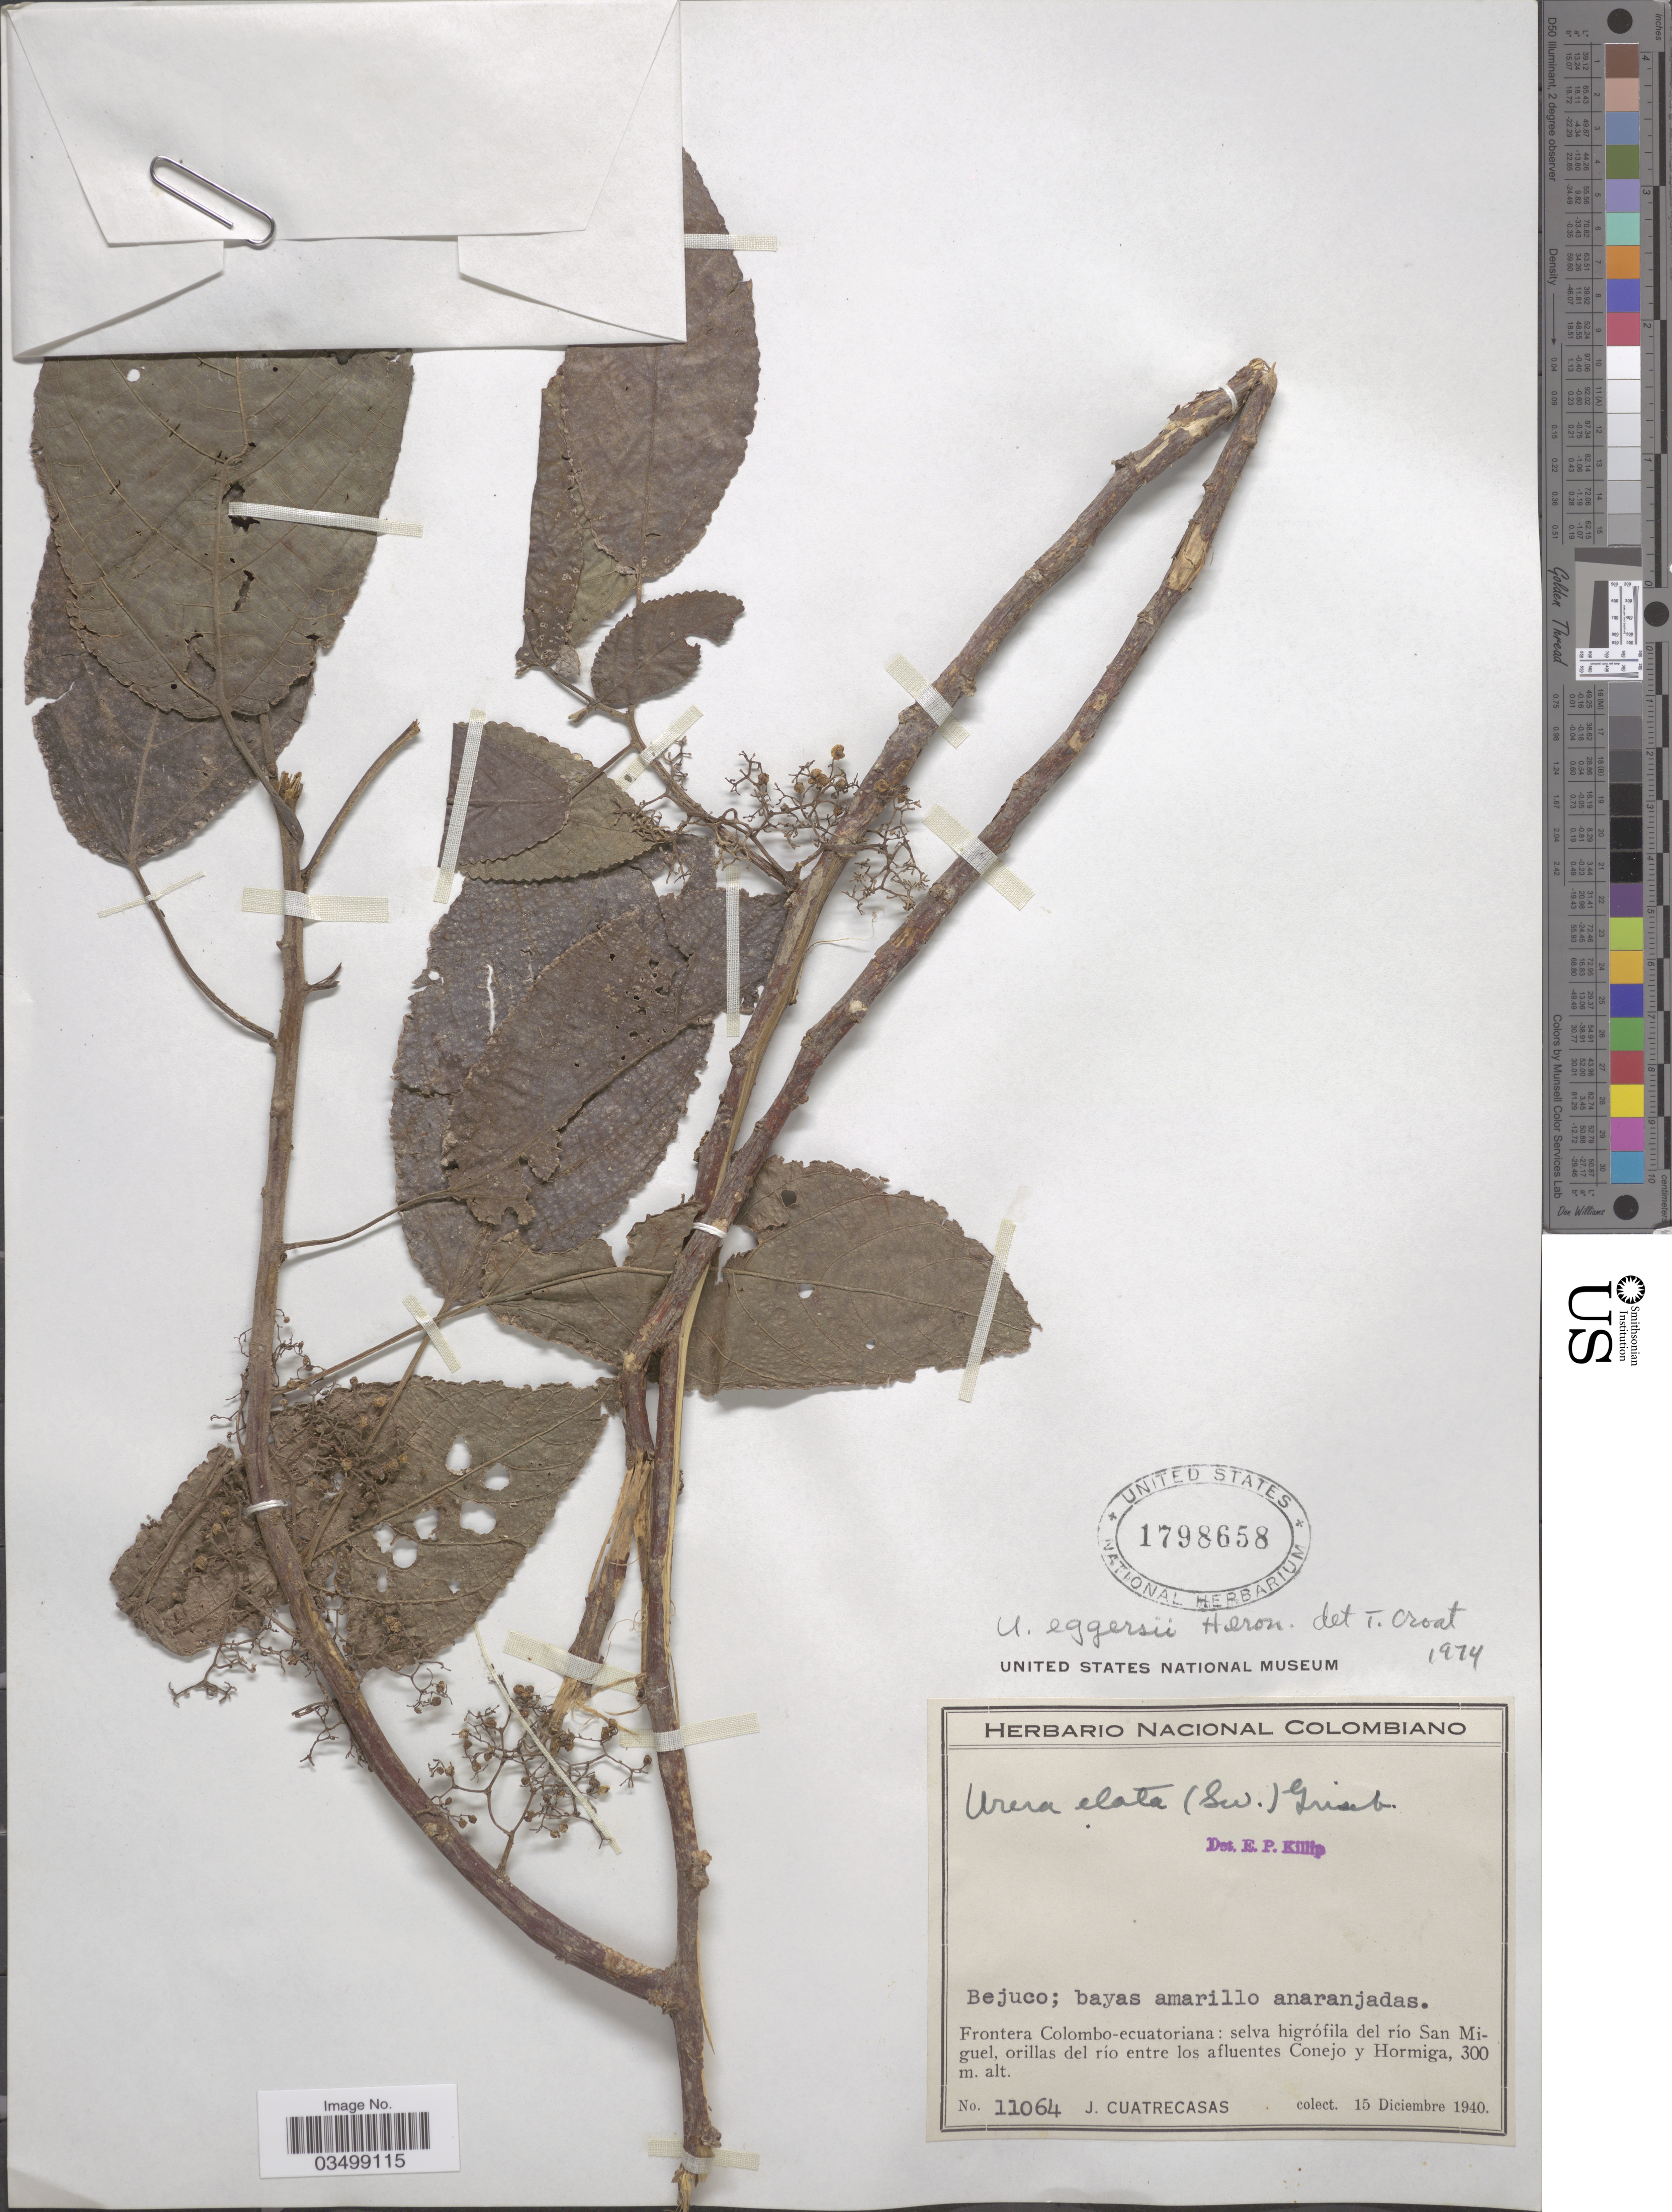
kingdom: Plantae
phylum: Tracheophyta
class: Magnoliopsida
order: Rosales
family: Urticaceae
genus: Urera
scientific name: Urera eggersii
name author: Hieron.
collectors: J. Cuatrecasas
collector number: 11064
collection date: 1940-12-15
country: Colombia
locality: Fronetera Colombo-ecuatoriana: selva higrófila del río San Miguel, orillas del río entre los afluentes Conejo y Hormiga.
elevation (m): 300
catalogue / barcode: US 1798658